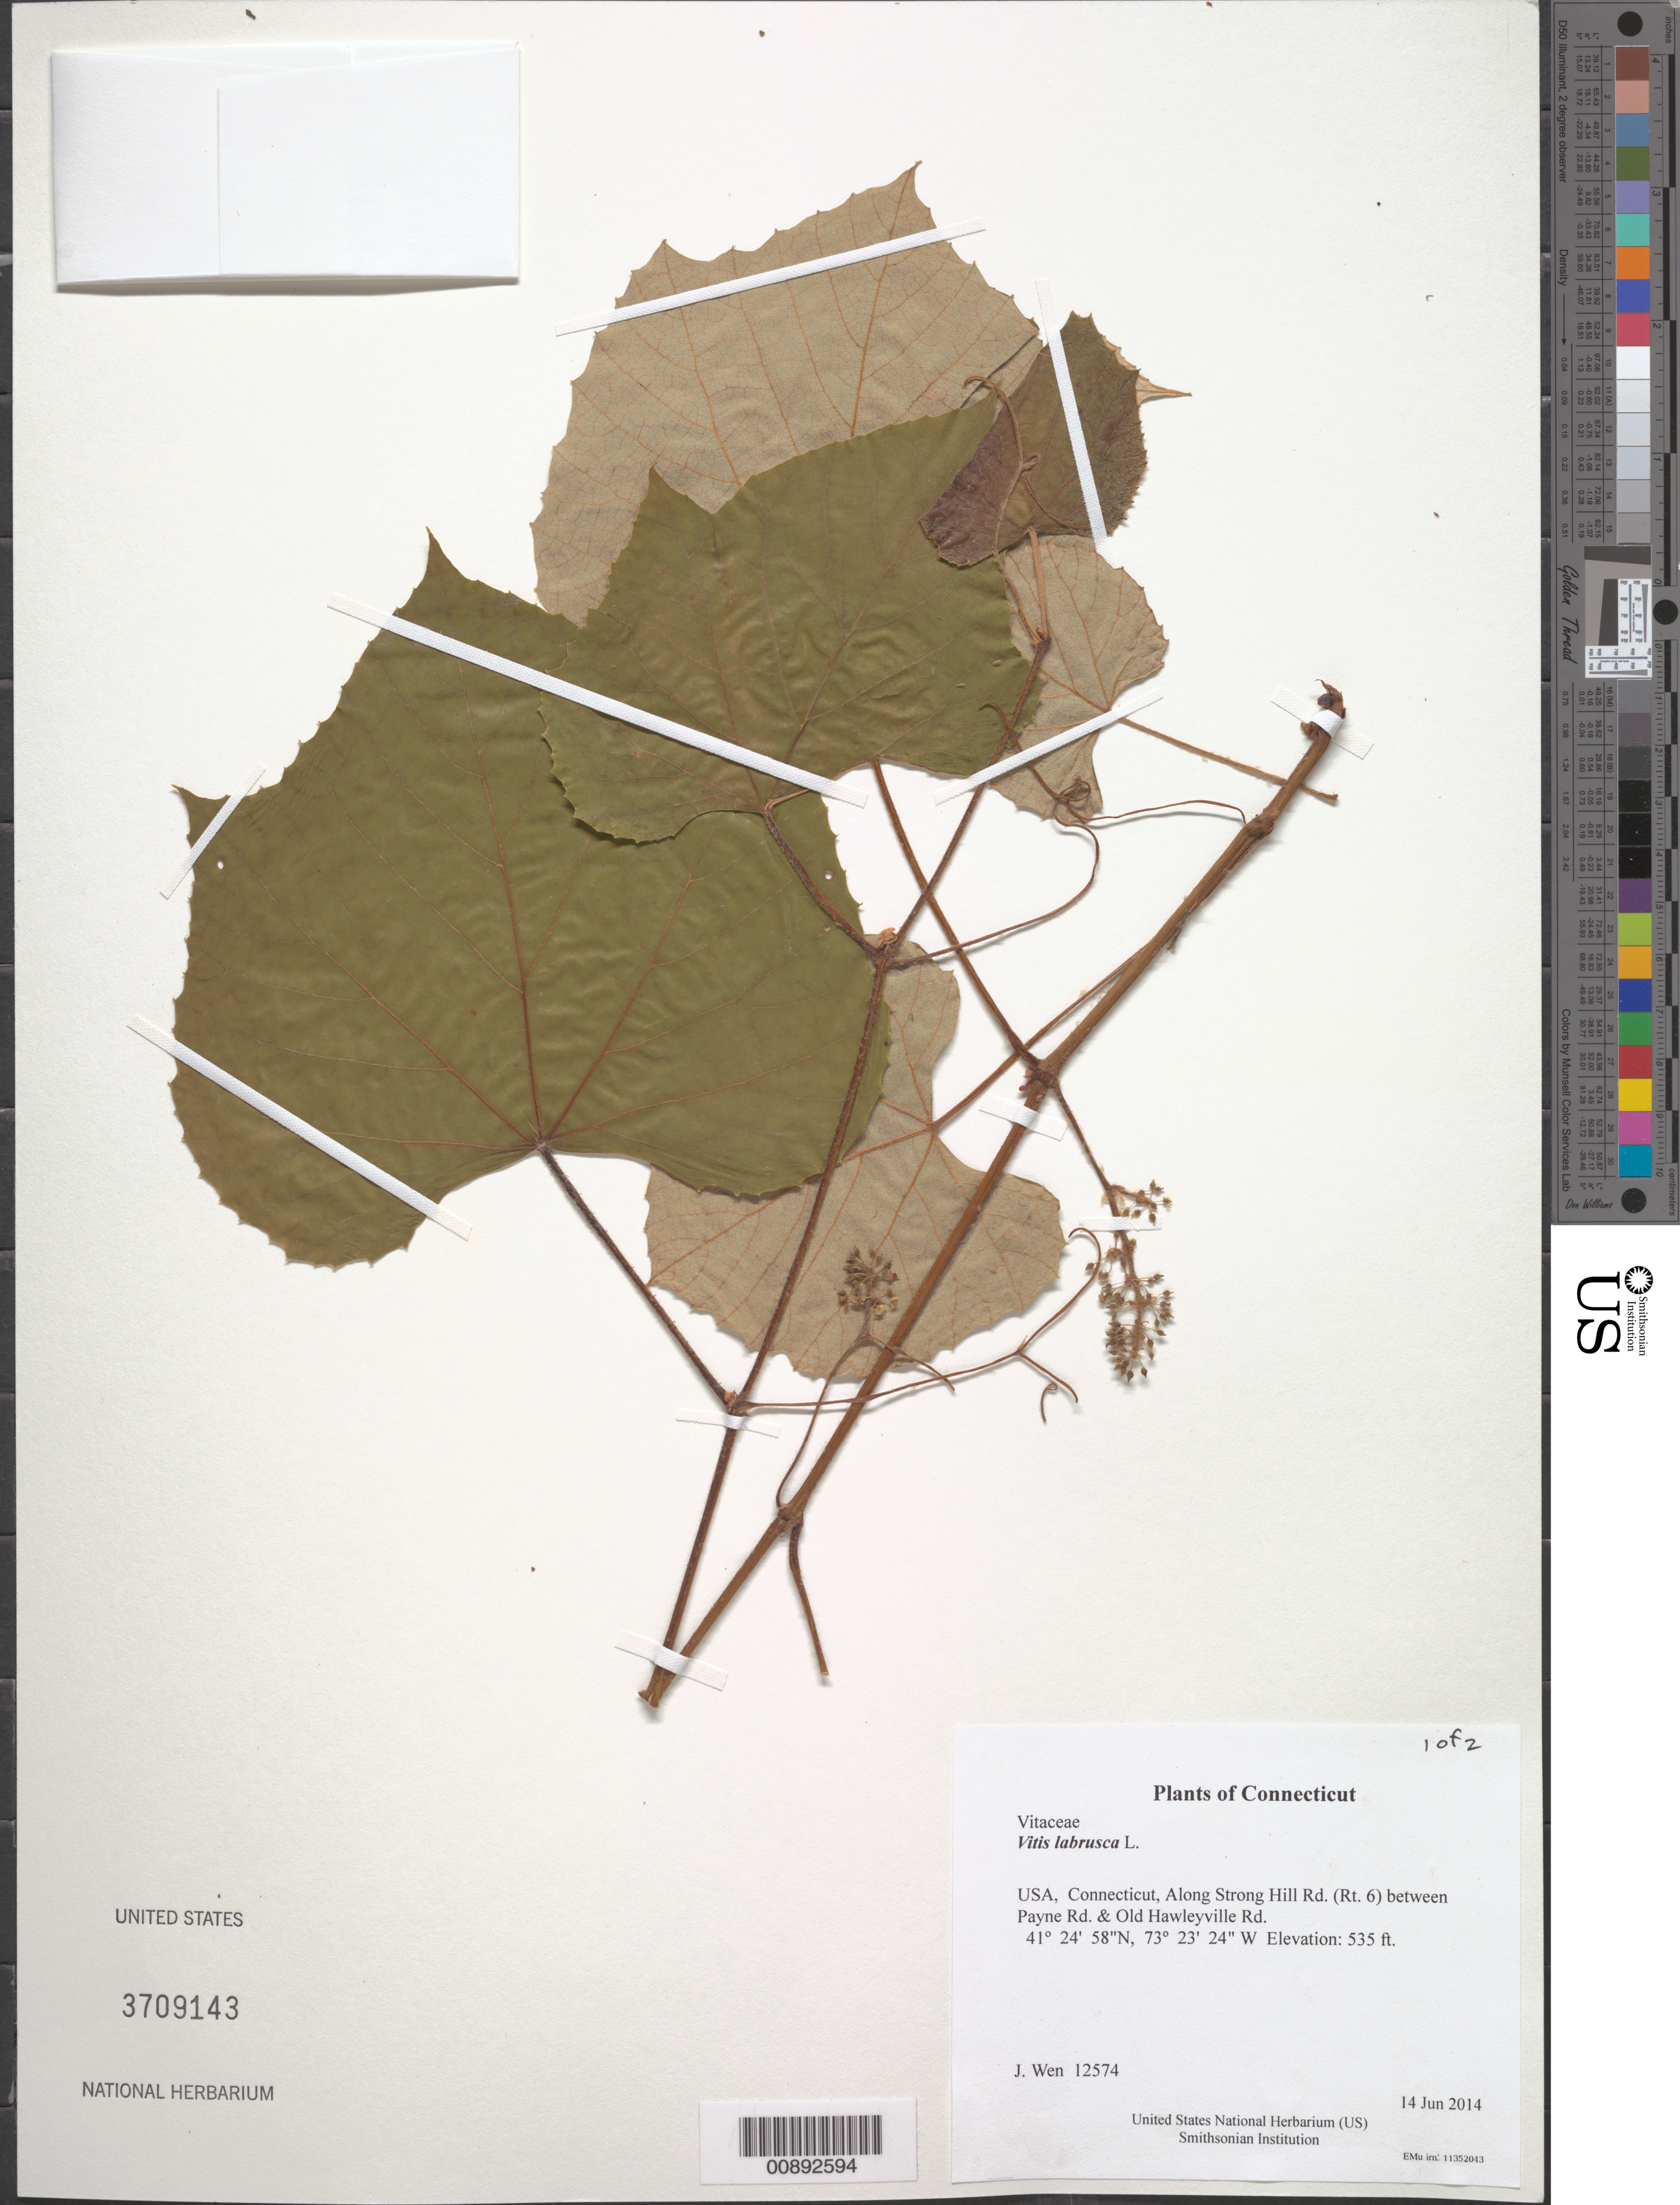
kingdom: Plantae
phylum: Tracheophyta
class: Magnoliopsida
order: Vitales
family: Vitaceae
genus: Vitis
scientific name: Vitis labrusca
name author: L.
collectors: J. Wen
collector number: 12574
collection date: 2014-06-14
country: United States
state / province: Connecticut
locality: Along Strong Hill Rd. (Rt. 6) between Payne Rd. & Old Hawleyville Rd.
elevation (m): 163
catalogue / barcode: US 3709143